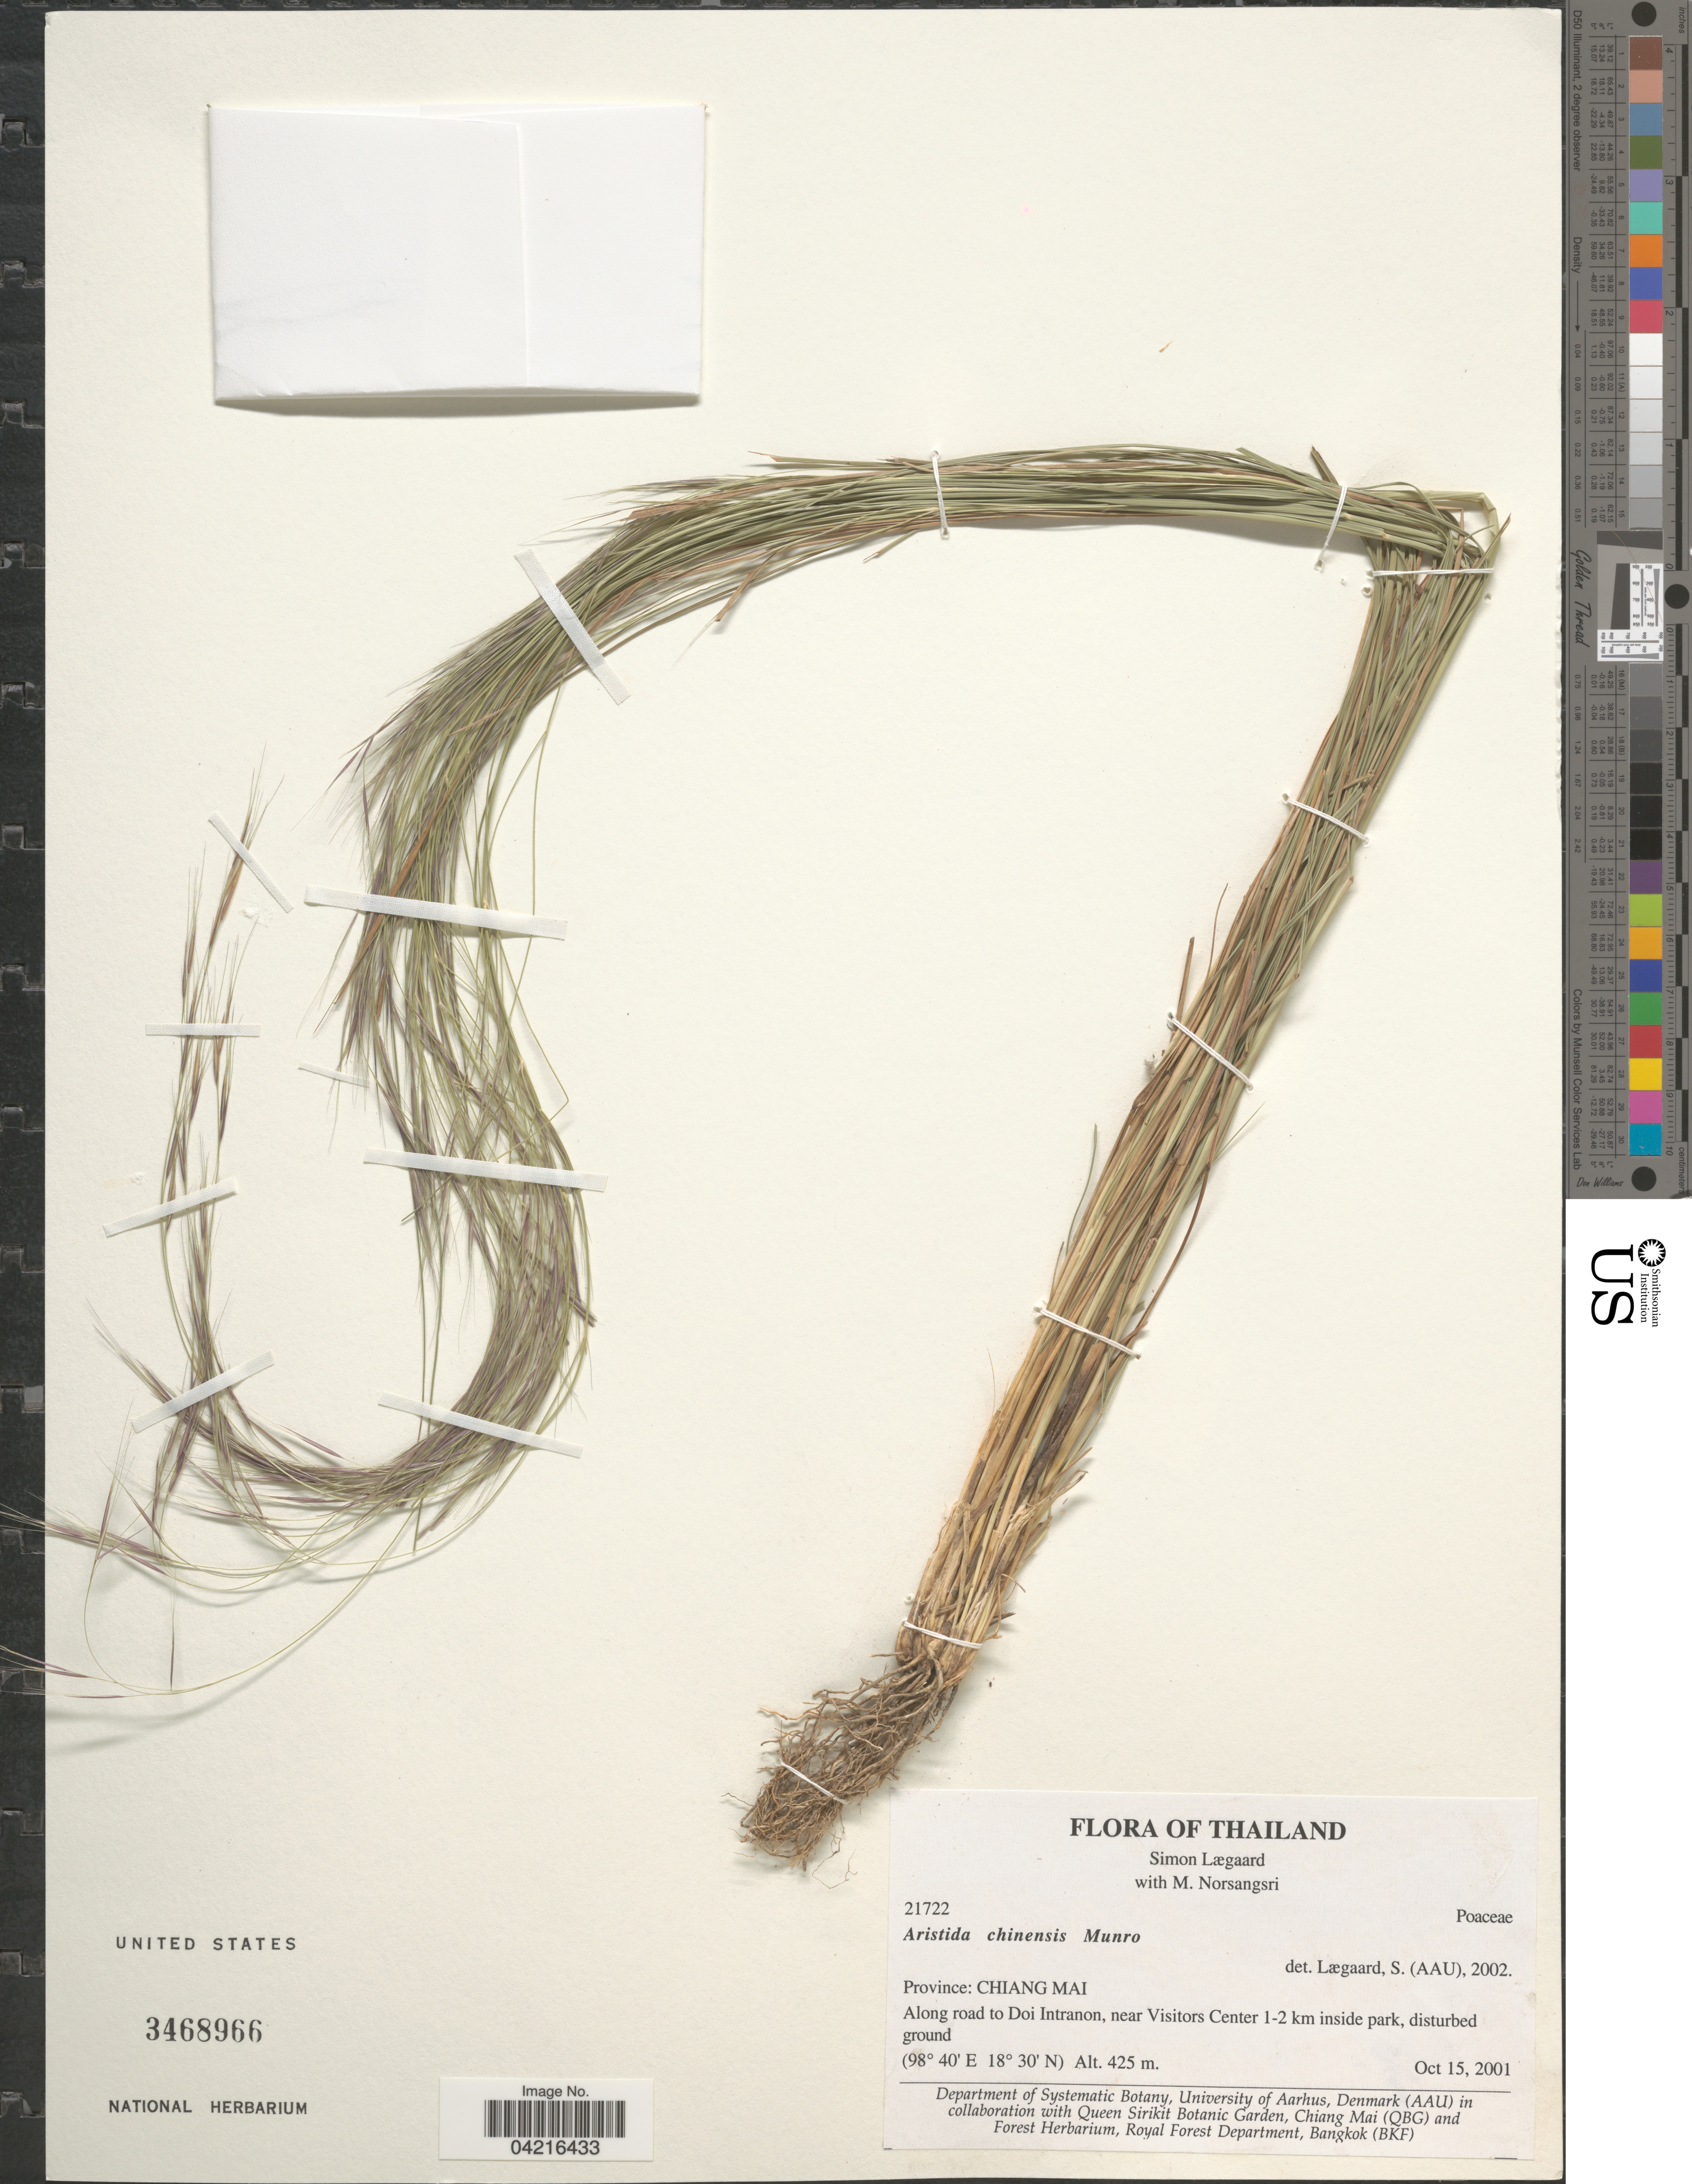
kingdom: Plantae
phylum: Tracheophyta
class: Liliopsida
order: Poales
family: Poaceae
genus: Aristida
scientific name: Aristida chinensis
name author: Munro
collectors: S. Lægaard & M. Norsangsri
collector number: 21722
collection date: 2001-10-15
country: Thailand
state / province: Chiang Mai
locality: Along road to Doi Intranon, near Visitors Center 1-2 km inside park, disturbed ground.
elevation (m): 425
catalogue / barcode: US 3468966